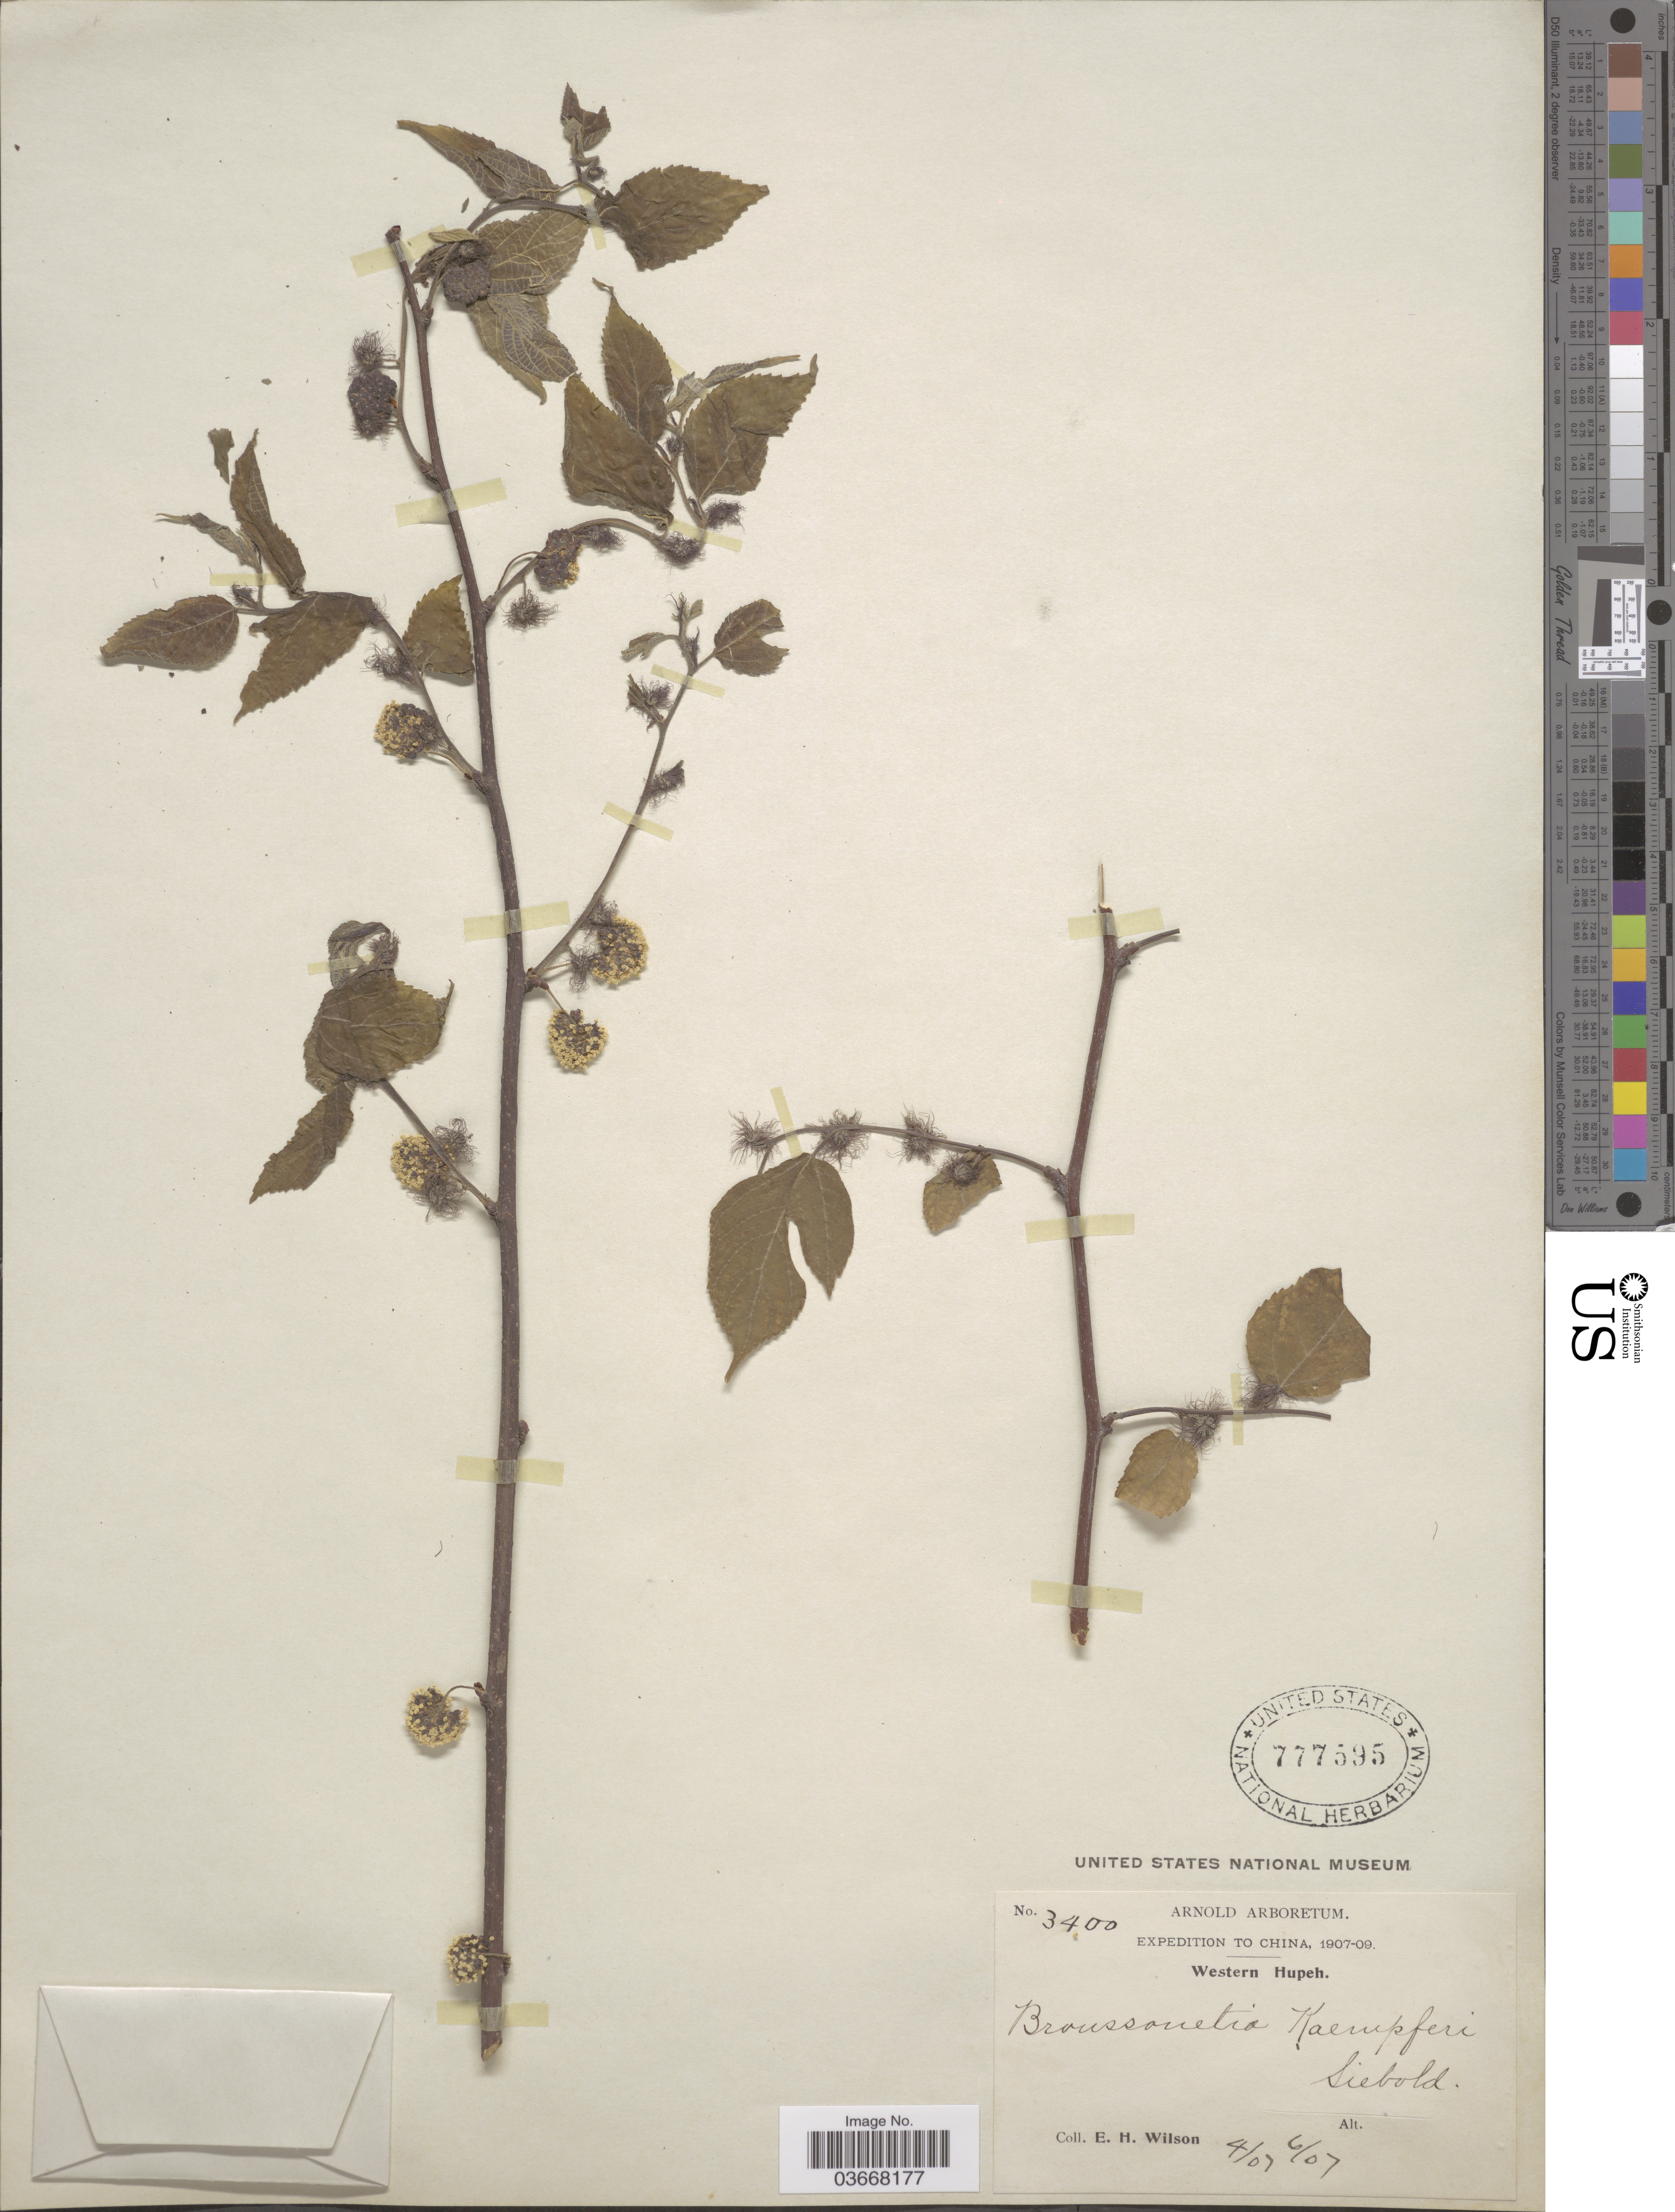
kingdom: Plantae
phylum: Tracheophyta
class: Magnoliopsida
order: Rosales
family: Moraceae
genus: Broussonetia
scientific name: Broussonetia kaempferi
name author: Siebold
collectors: E. Wilson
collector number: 3400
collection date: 1907-04/1907-06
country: China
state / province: Hubei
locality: Western Hupeh.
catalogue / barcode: US 777595